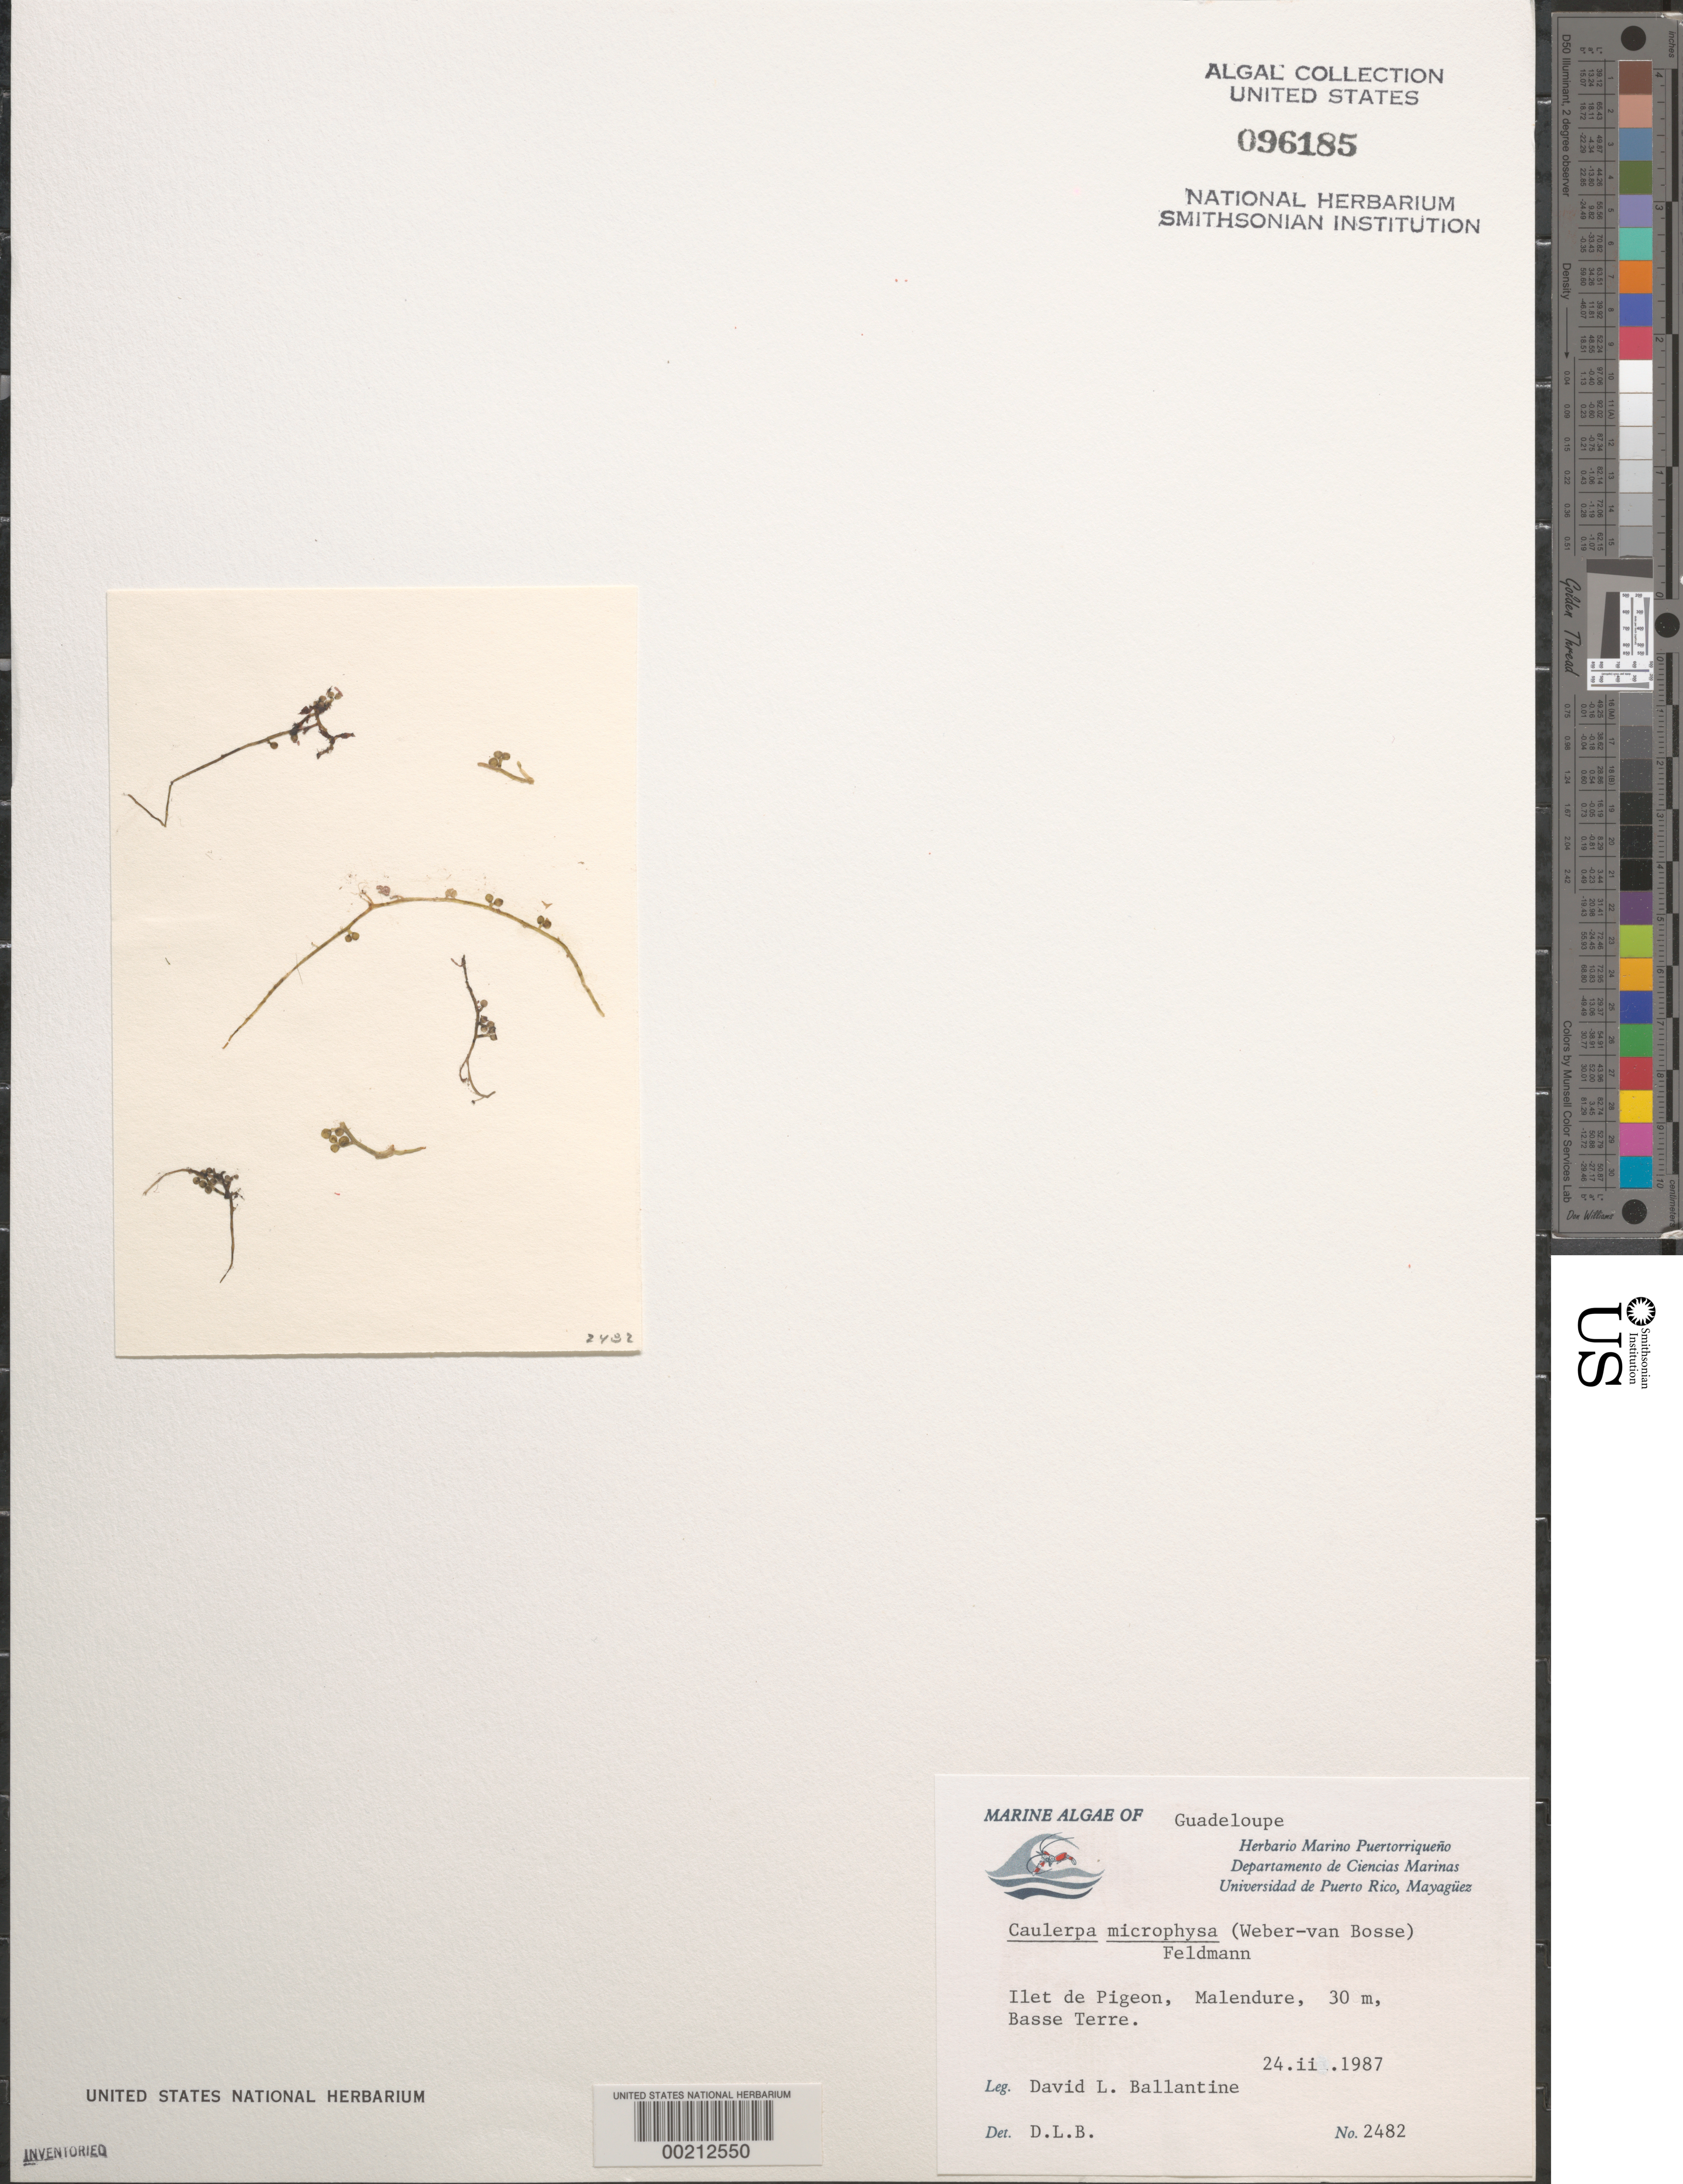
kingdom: Plantae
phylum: Chlorophyta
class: Ulvophyceae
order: Bryopsidales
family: Caulerpaceae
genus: Caulerpa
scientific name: Caulerpa microphysa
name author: (Weber Bosse) Feldmann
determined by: Ballantine, D. L.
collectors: D.L. Ballantine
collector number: DLB 2482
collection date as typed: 24 Feb 1987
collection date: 1987-02-24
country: Guadeloupe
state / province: Basse Terre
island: Basse Terre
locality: Malendure, Ilet de Pigeon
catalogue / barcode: US 96185